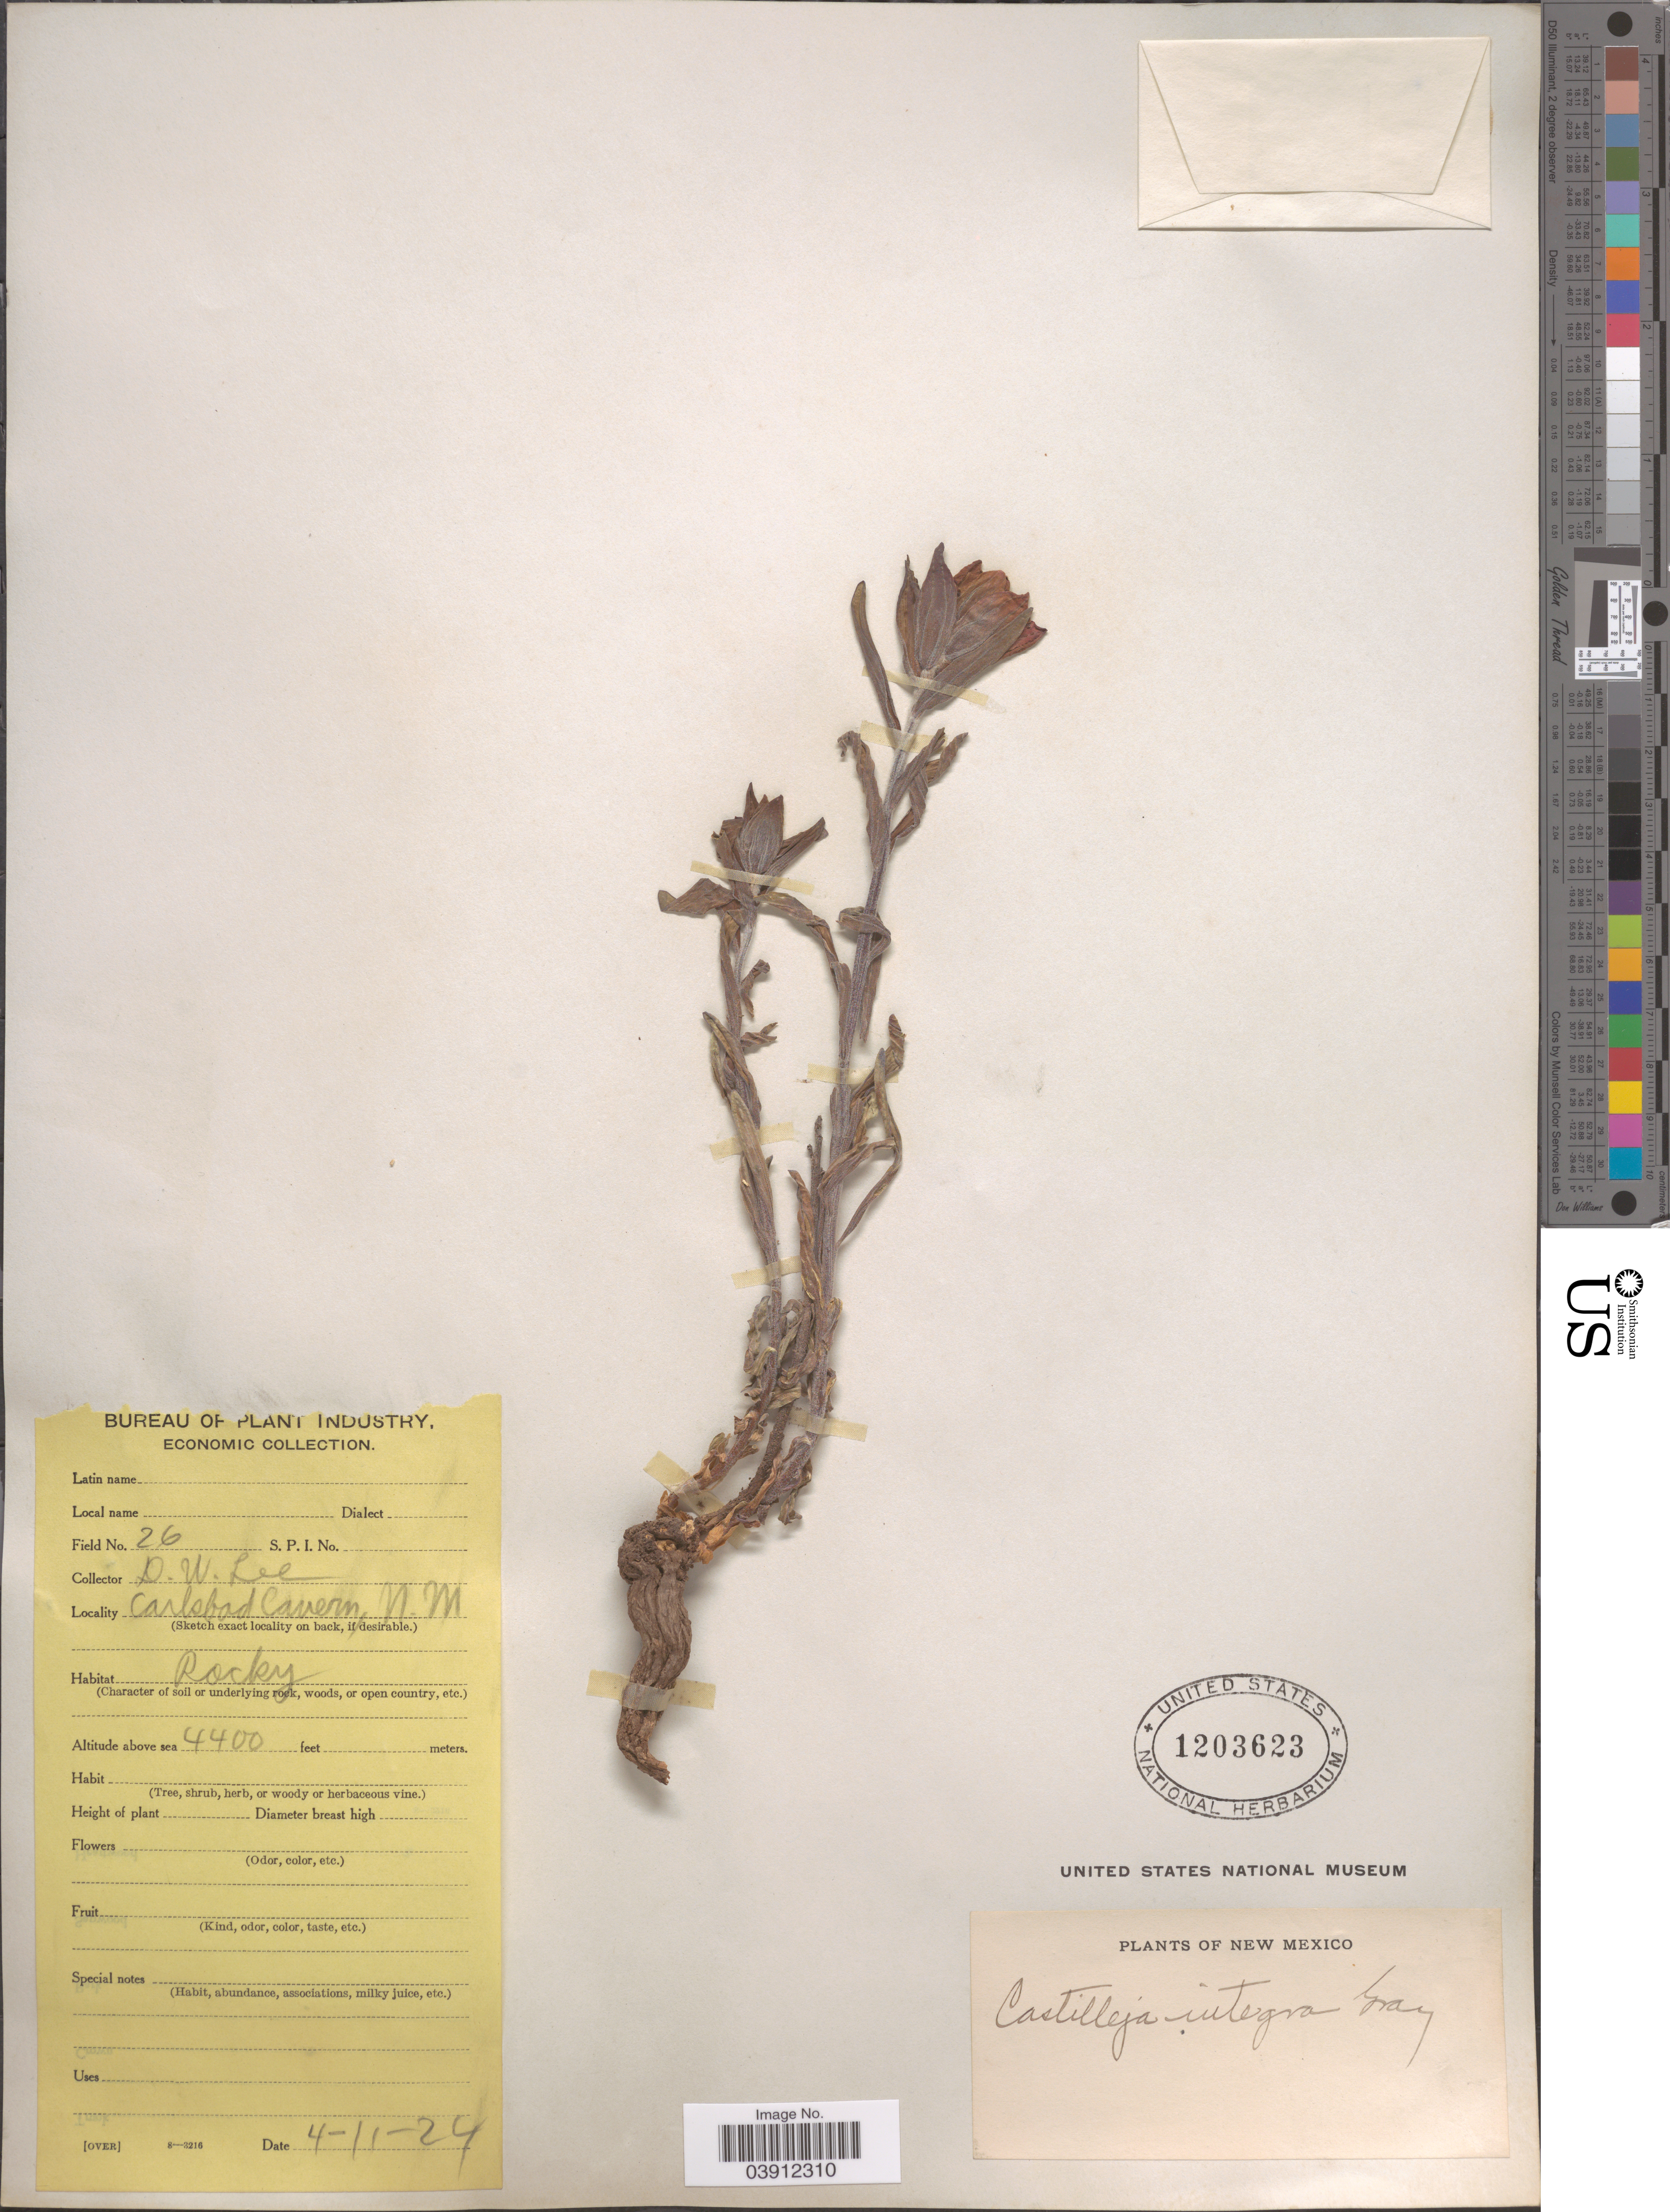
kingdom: Plantae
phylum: Tracheophyta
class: Magnoliopsida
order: Lamiales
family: Orobanchaceae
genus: Castilleja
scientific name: Castilleja integra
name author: A. Gray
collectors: D. Lee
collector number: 26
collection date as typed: Transcribed d/m/y: 11/4/24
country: United States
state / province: New Mexico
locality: Carlsbad Cavern.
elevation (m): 1341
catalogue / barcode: US 1203623